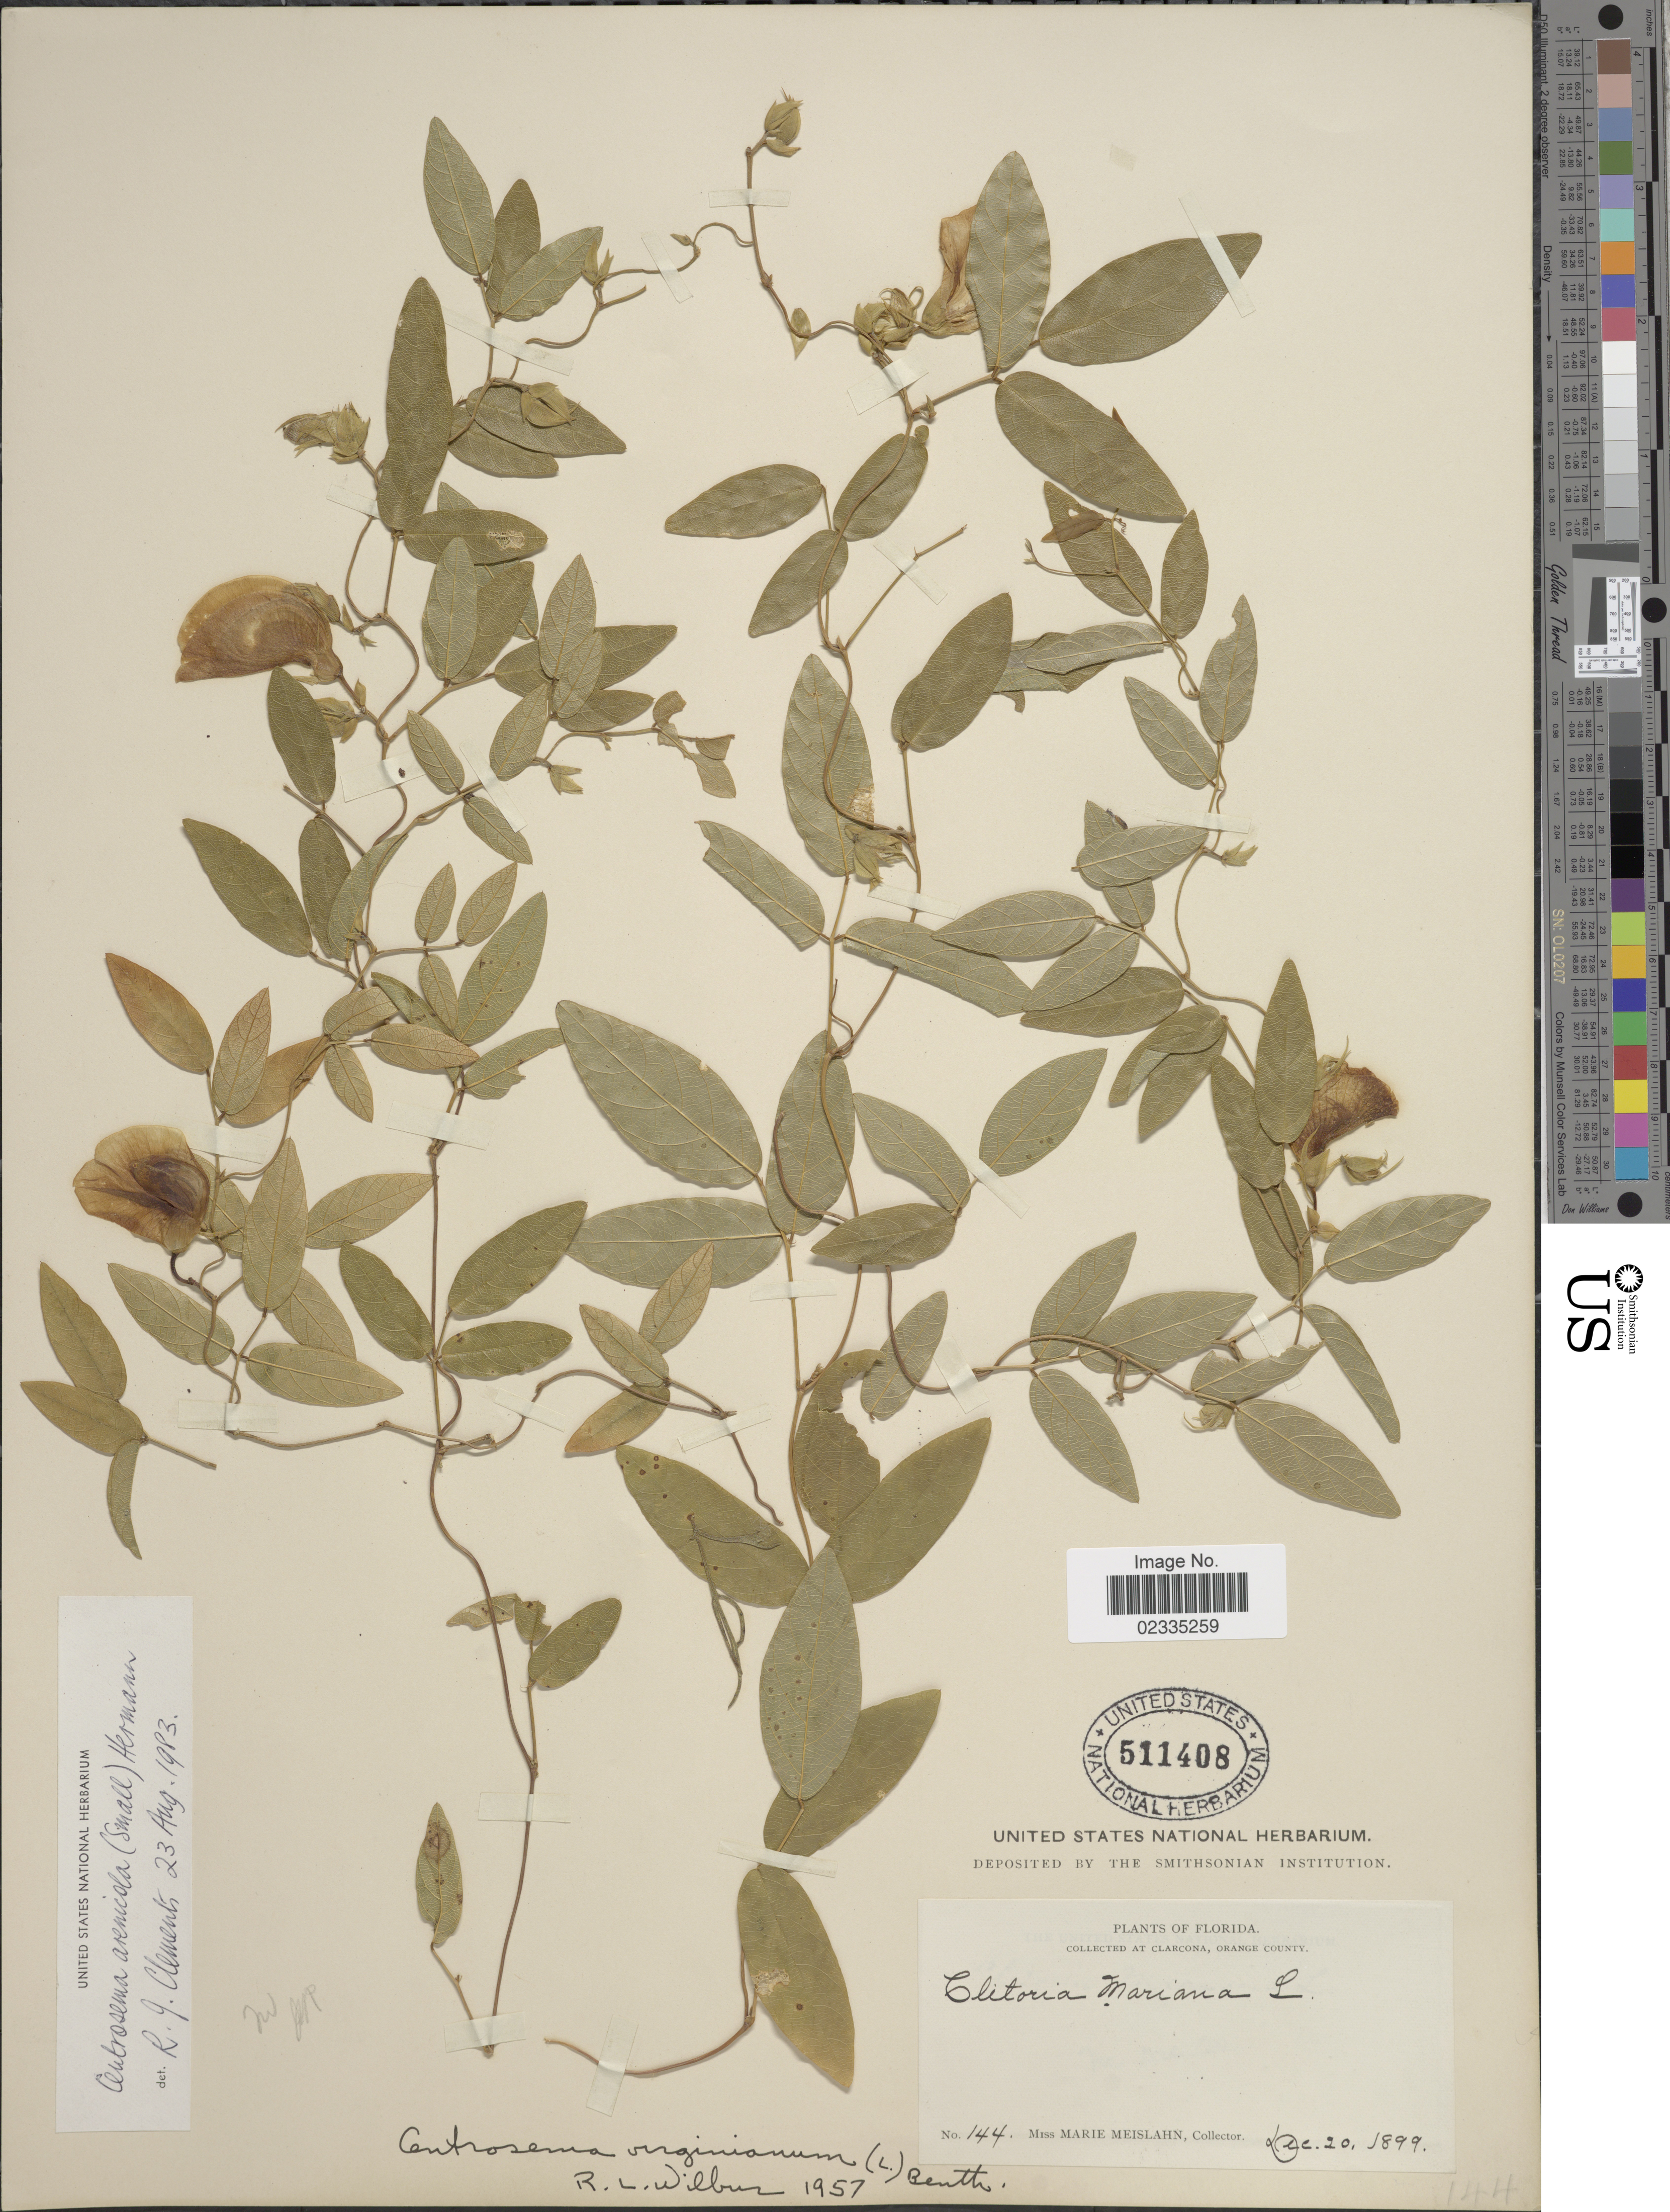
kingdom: Plantae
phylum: Tracheophyta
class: Magnoliopsida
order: Fabales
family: Fabaceae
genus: Centrosema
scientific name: Centrosema arenicola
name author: (Small) F.J. Herm.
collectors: M. Meislahn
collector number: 144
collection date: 1899-12-20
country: United States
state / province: Florida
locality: Clarcona, Orange County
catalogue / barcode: US 511408